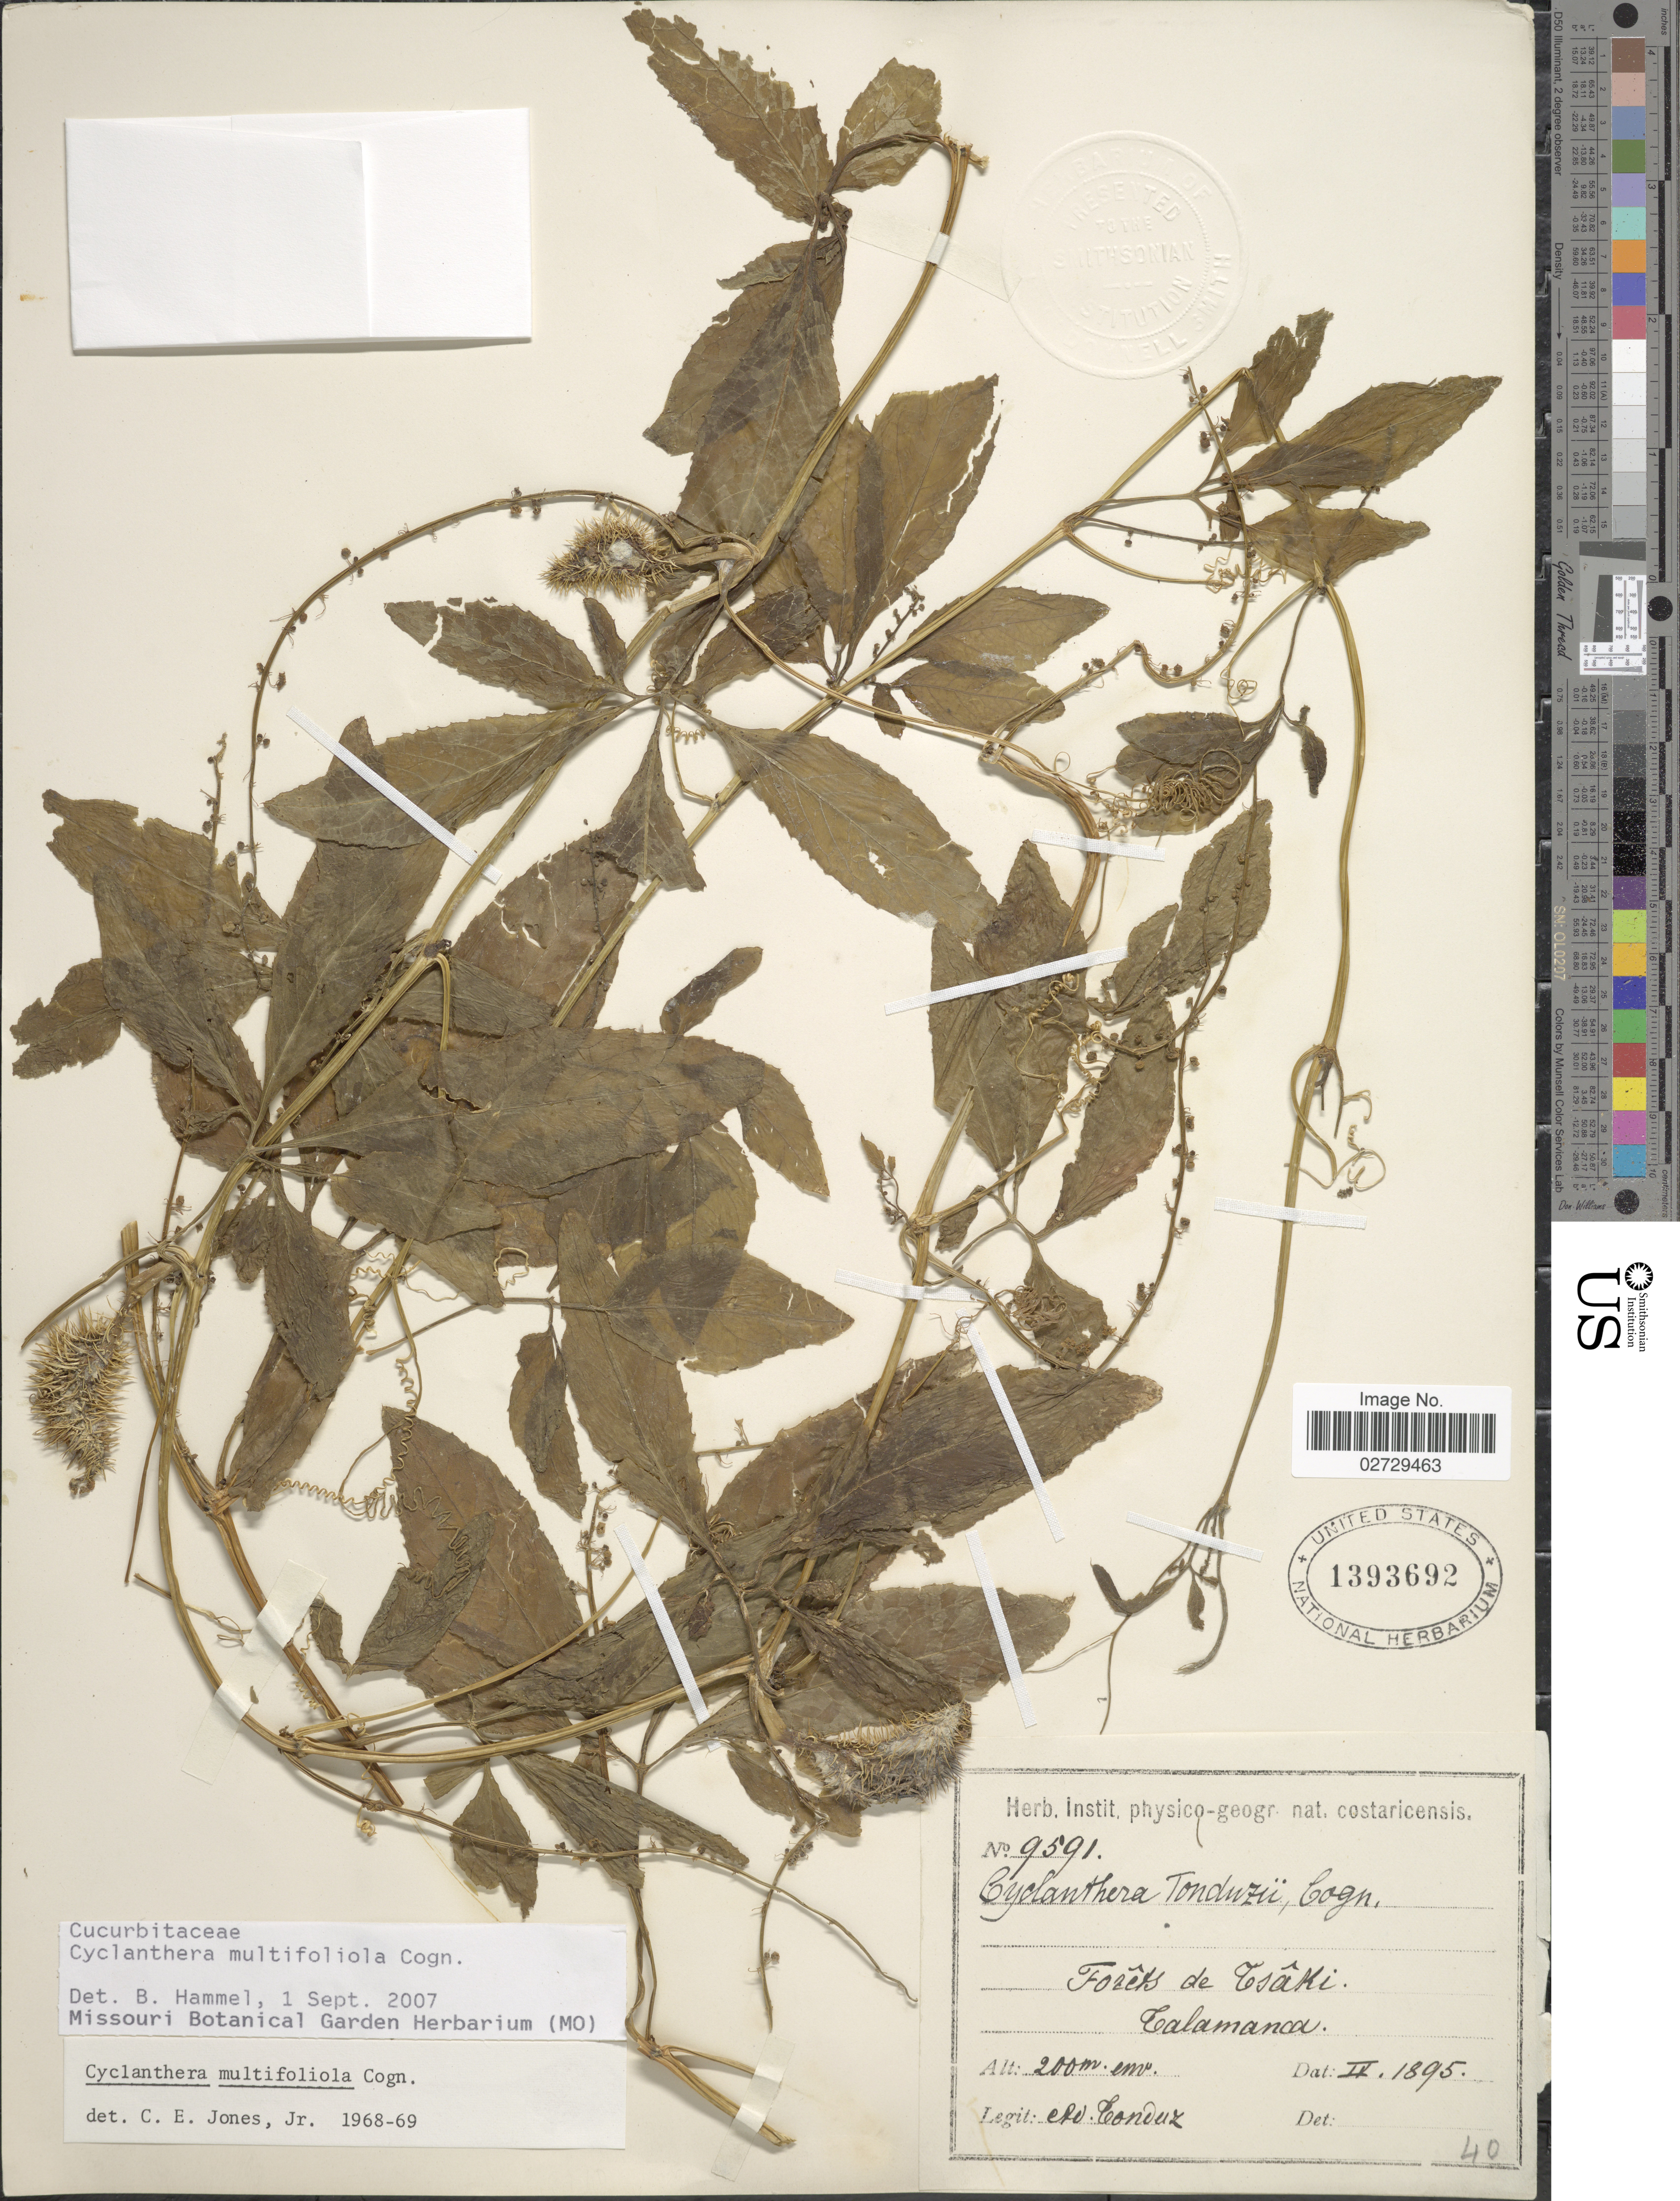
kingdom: Plantae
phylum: Tracheophyta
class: Magnoliopsida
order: Cucurbitales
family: Cucurbitaceae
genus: Cyclanthera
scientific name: Cyclanthera multifoliolata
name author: Cogn.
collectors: A. Tonduz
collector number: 9591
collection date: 1895-04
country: Costa Rica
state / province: Limón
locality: Forêts de Tsaki. Talamanca.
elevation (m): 200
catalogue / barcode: US 1393692